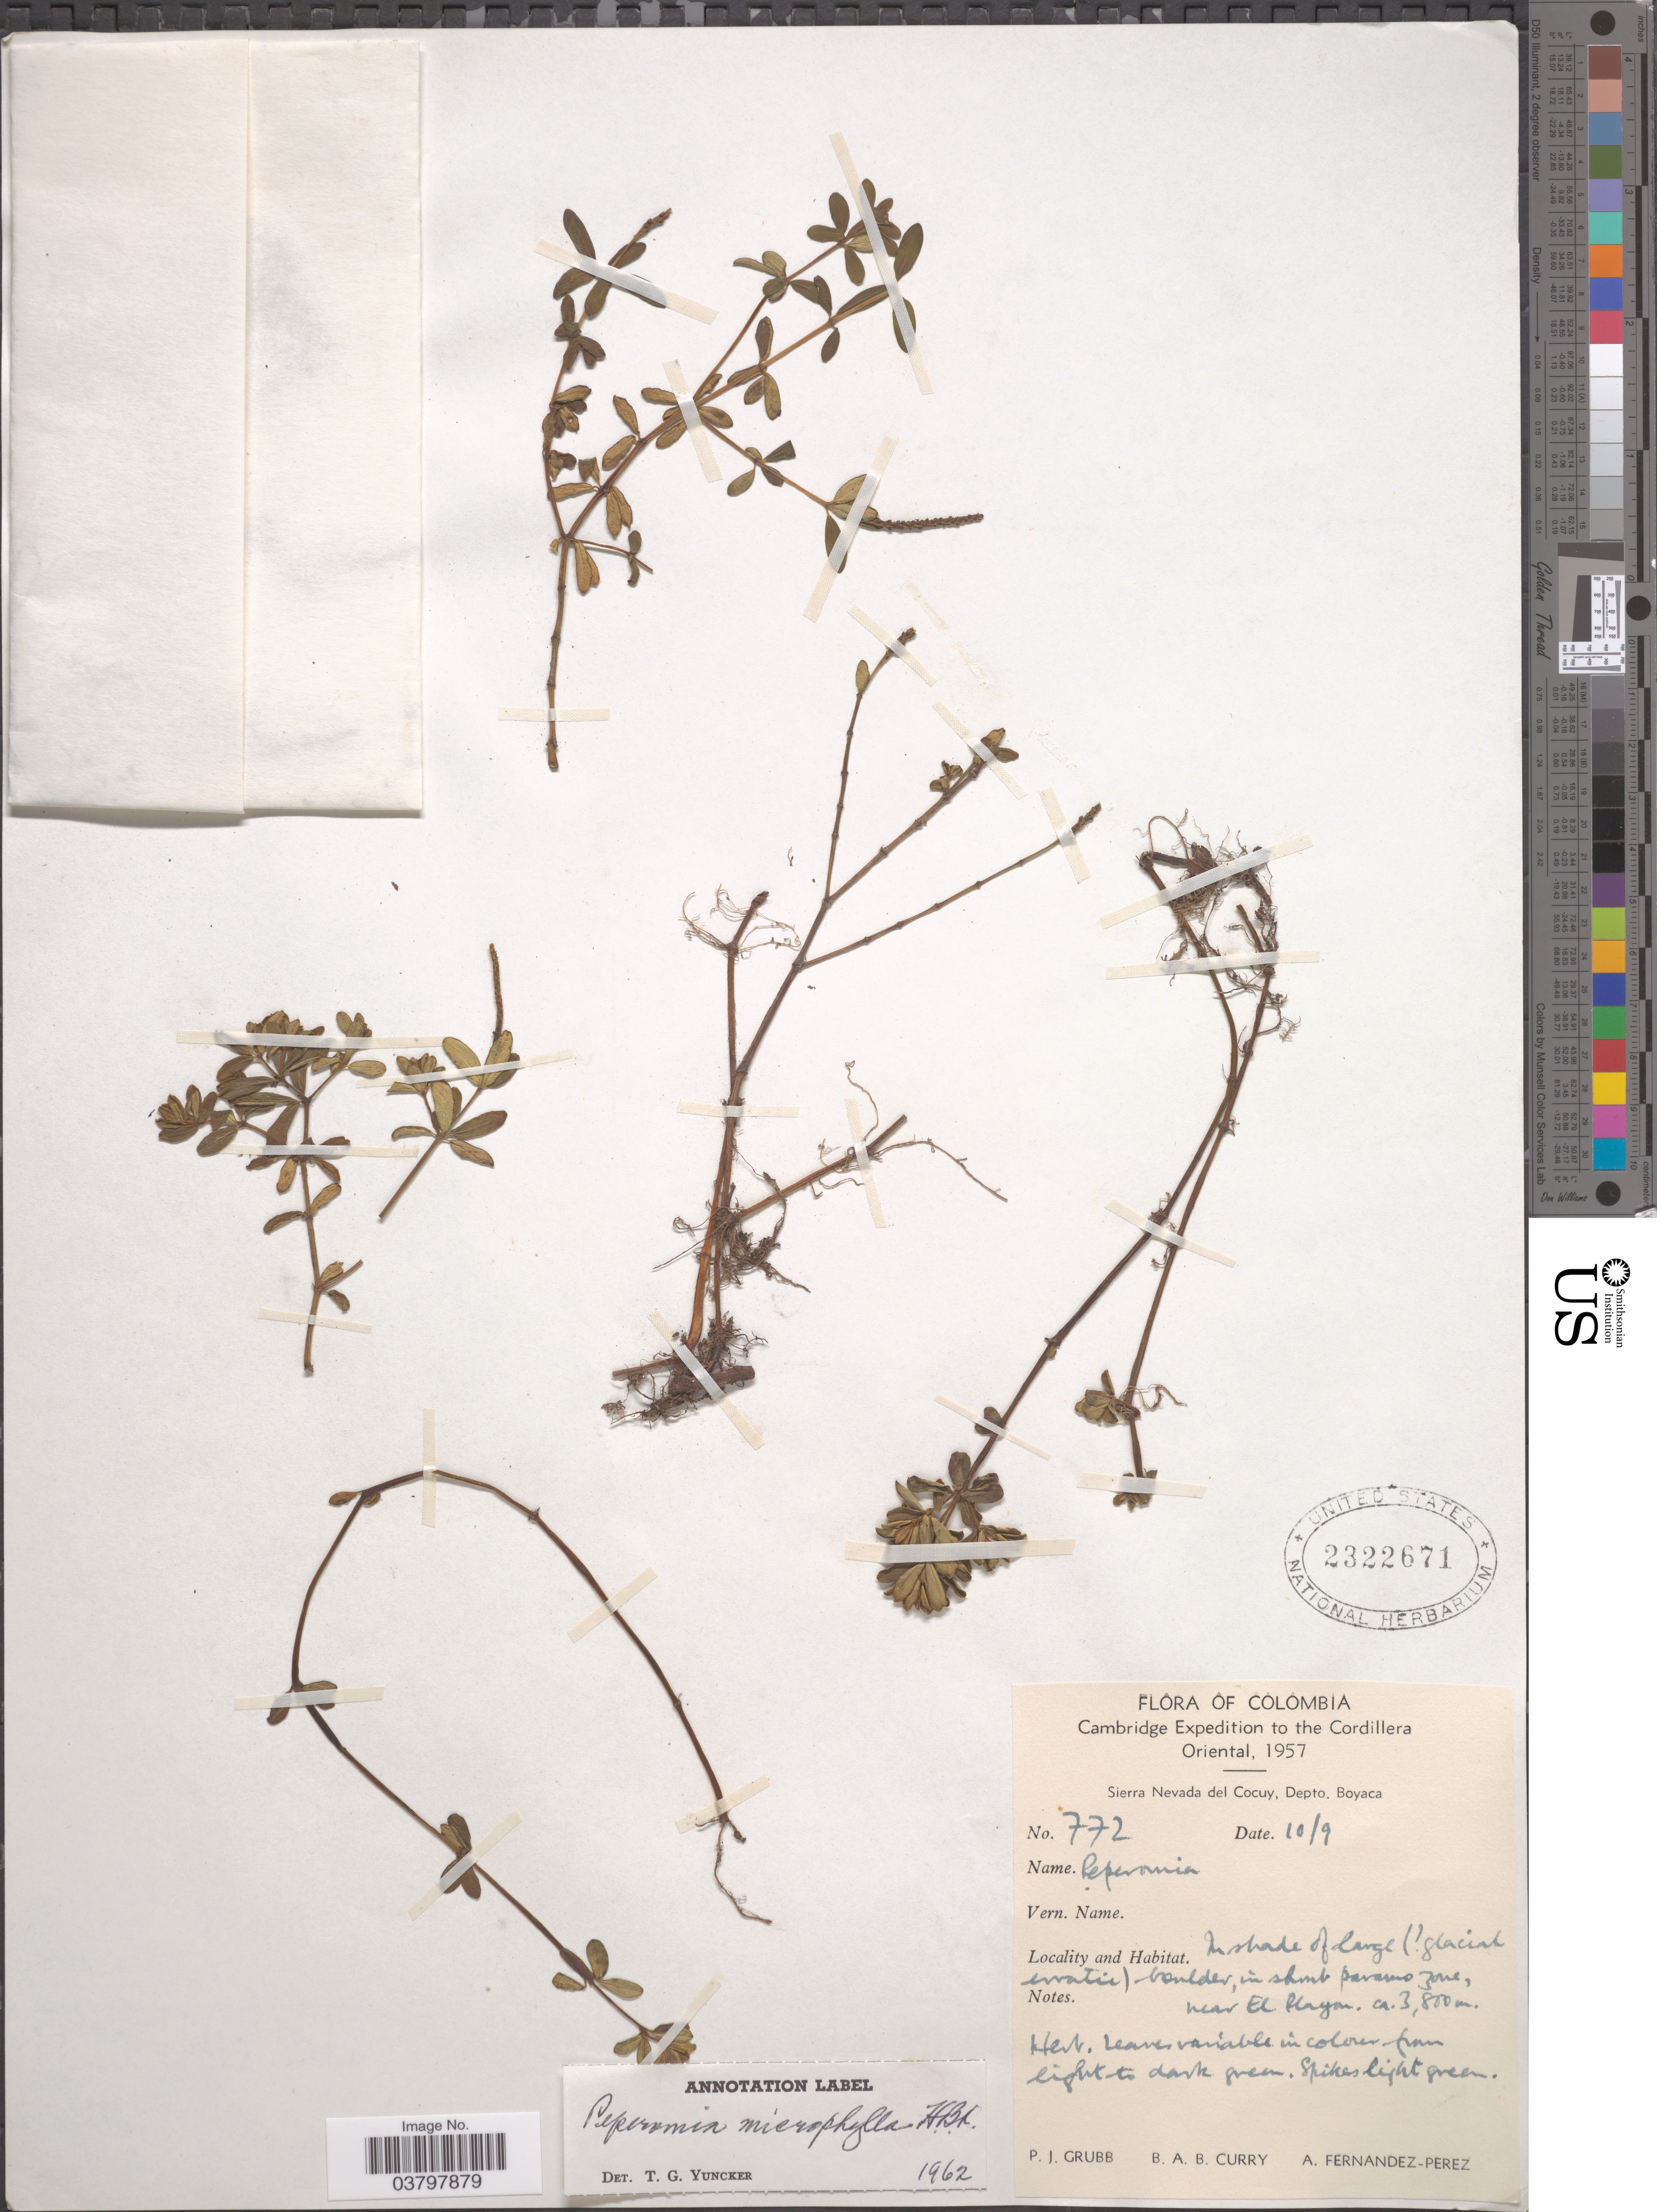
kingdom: Plantae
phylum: Tracheophyta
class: Magnoliopsida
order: Piperales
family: Piperaceae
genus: Peperomia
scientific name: Peperomia microphylla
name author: Kunth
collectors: P. J. Grubb, B. A. B. Curry & A. Fernández-Pérez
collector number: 772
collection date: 1957-09-10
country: Colombia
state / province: Boyacá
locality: The Cordillera Oriental. Sierra Nevada del Cocuy, Depto. Boyaca. Near El Playa.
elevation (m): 3800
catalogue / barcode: US 2322671